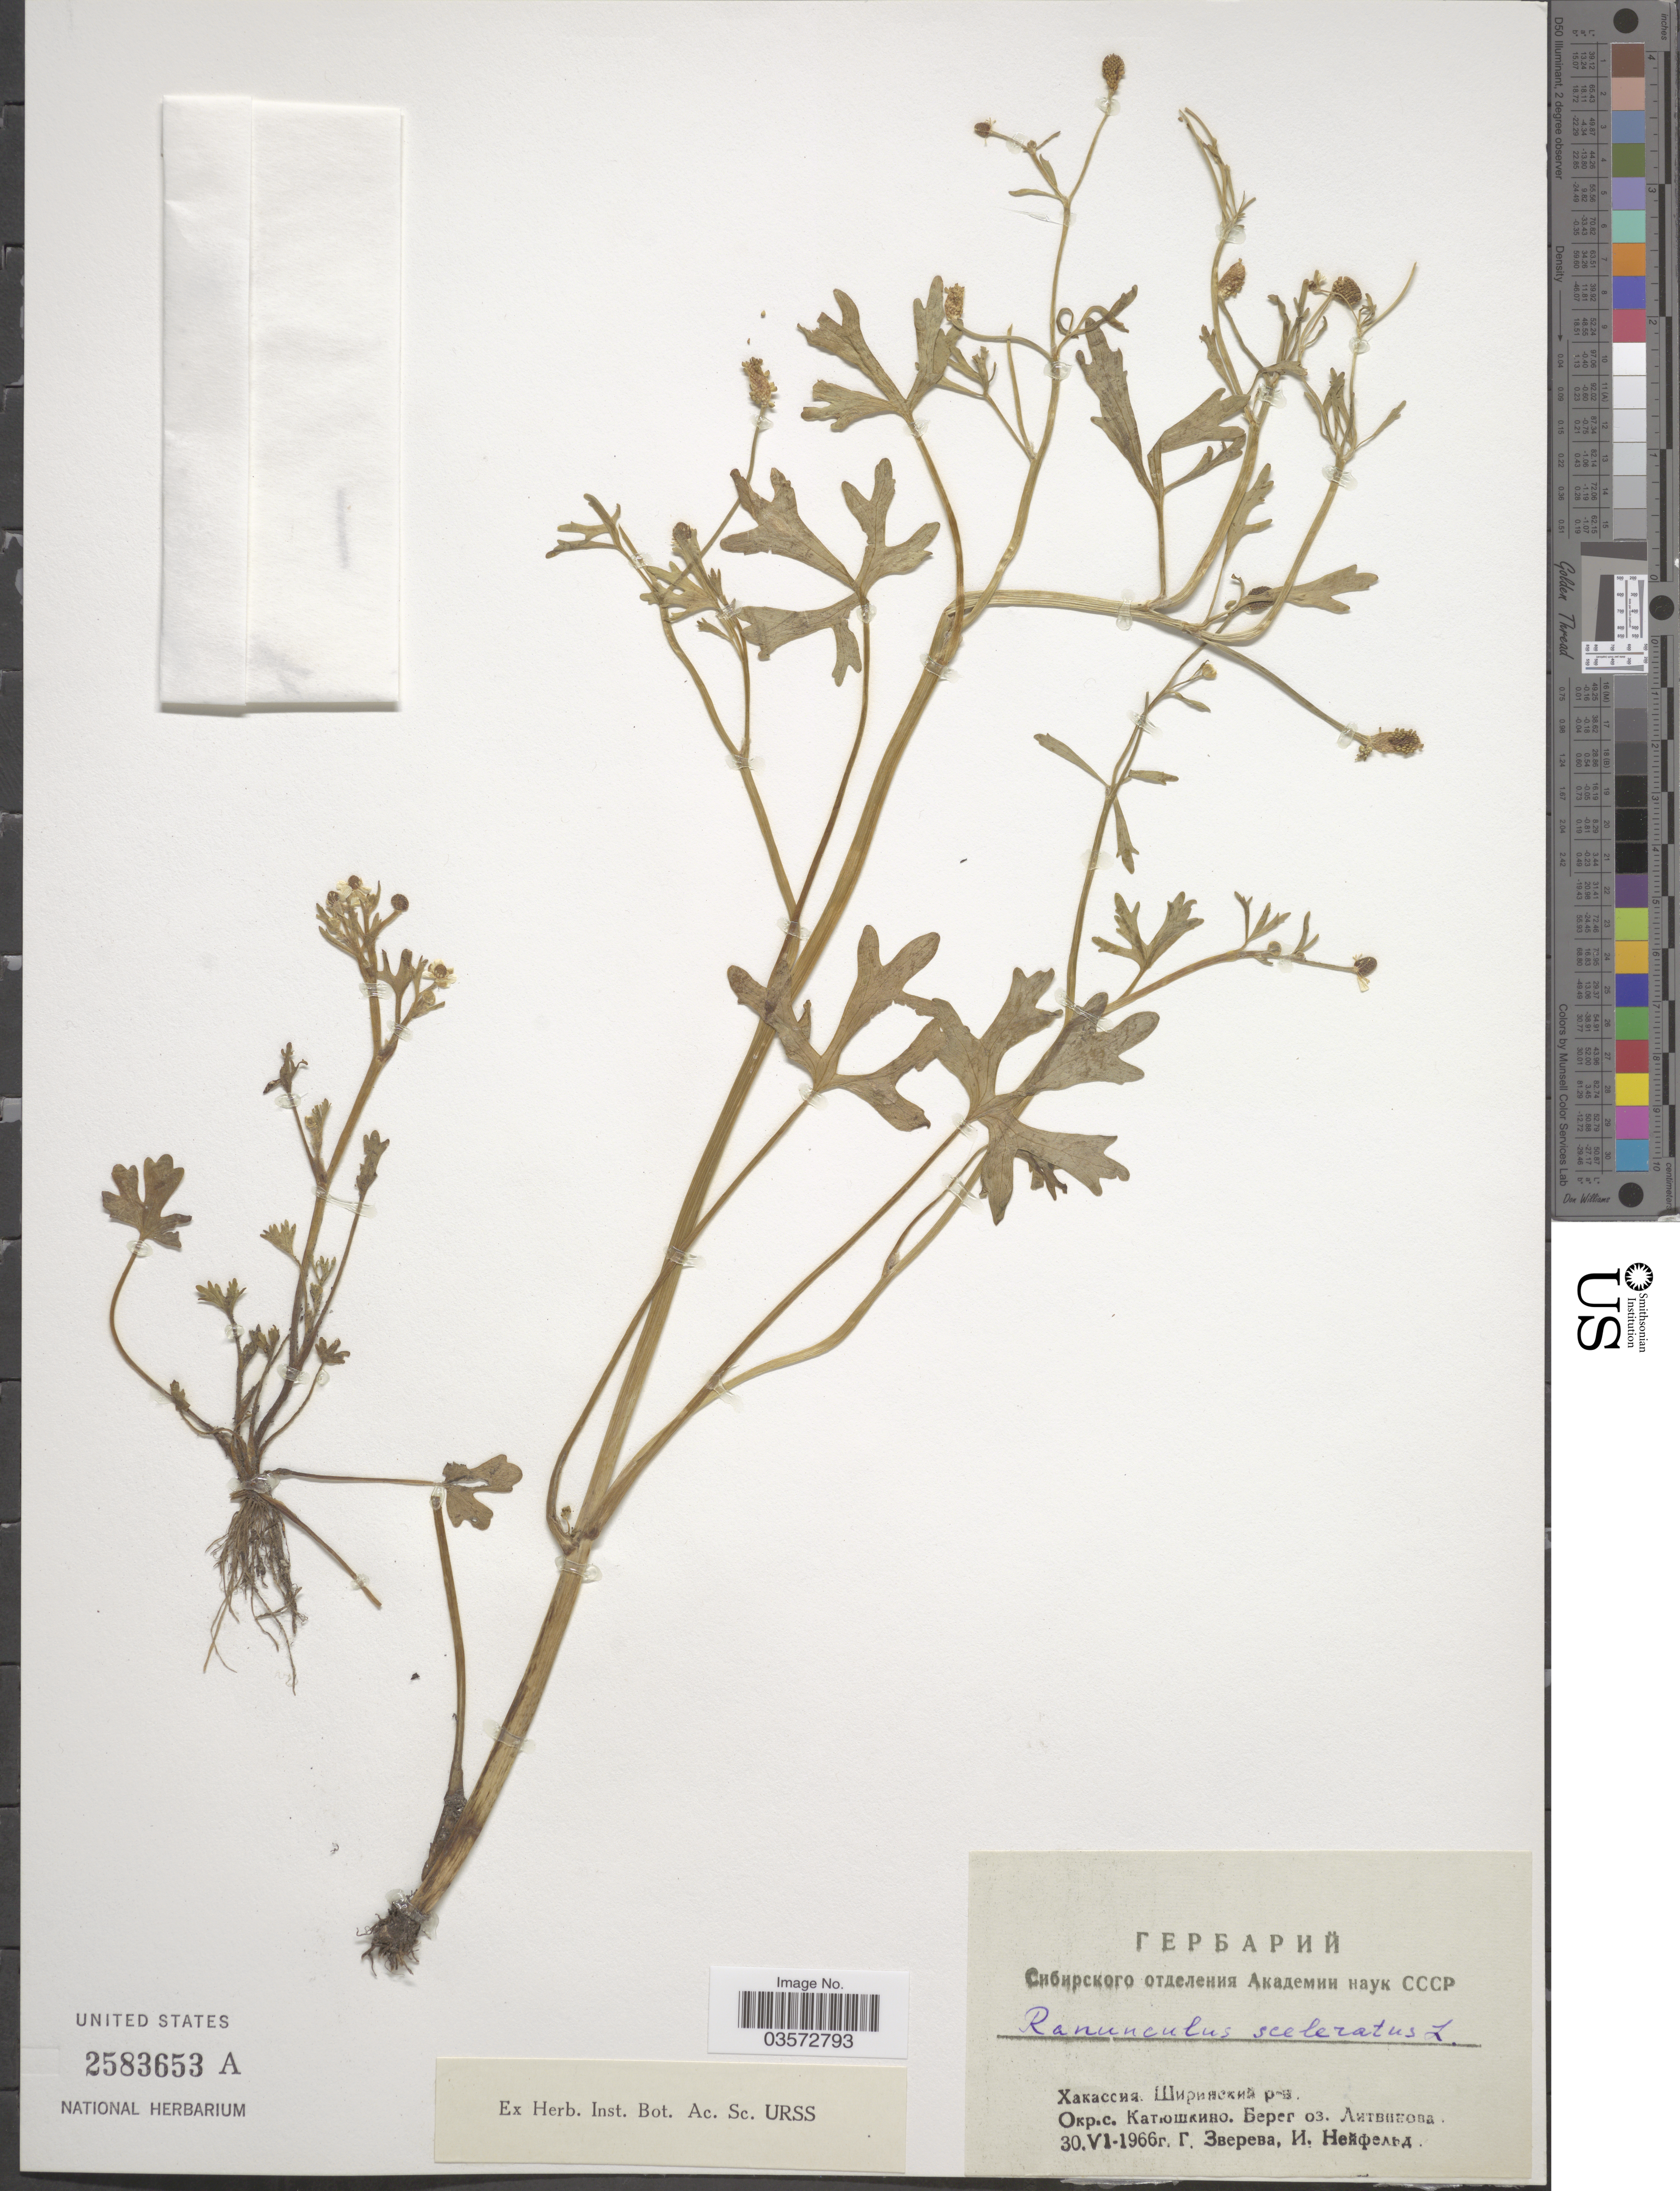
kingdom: Plantae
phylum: Tracheophyta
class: Magnoliopsida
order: Ranunculales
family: Ranunculaceae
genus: Ranunculus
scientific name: Ranunculus sceleratus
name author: L.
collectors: G. Zvereva & I. Neifeld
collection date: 1966-06-30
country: Russian Federation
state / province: Khakassia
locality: vicinity of village Katyushkino, shore of Lake Litvinova.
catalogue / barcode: US 2583653A